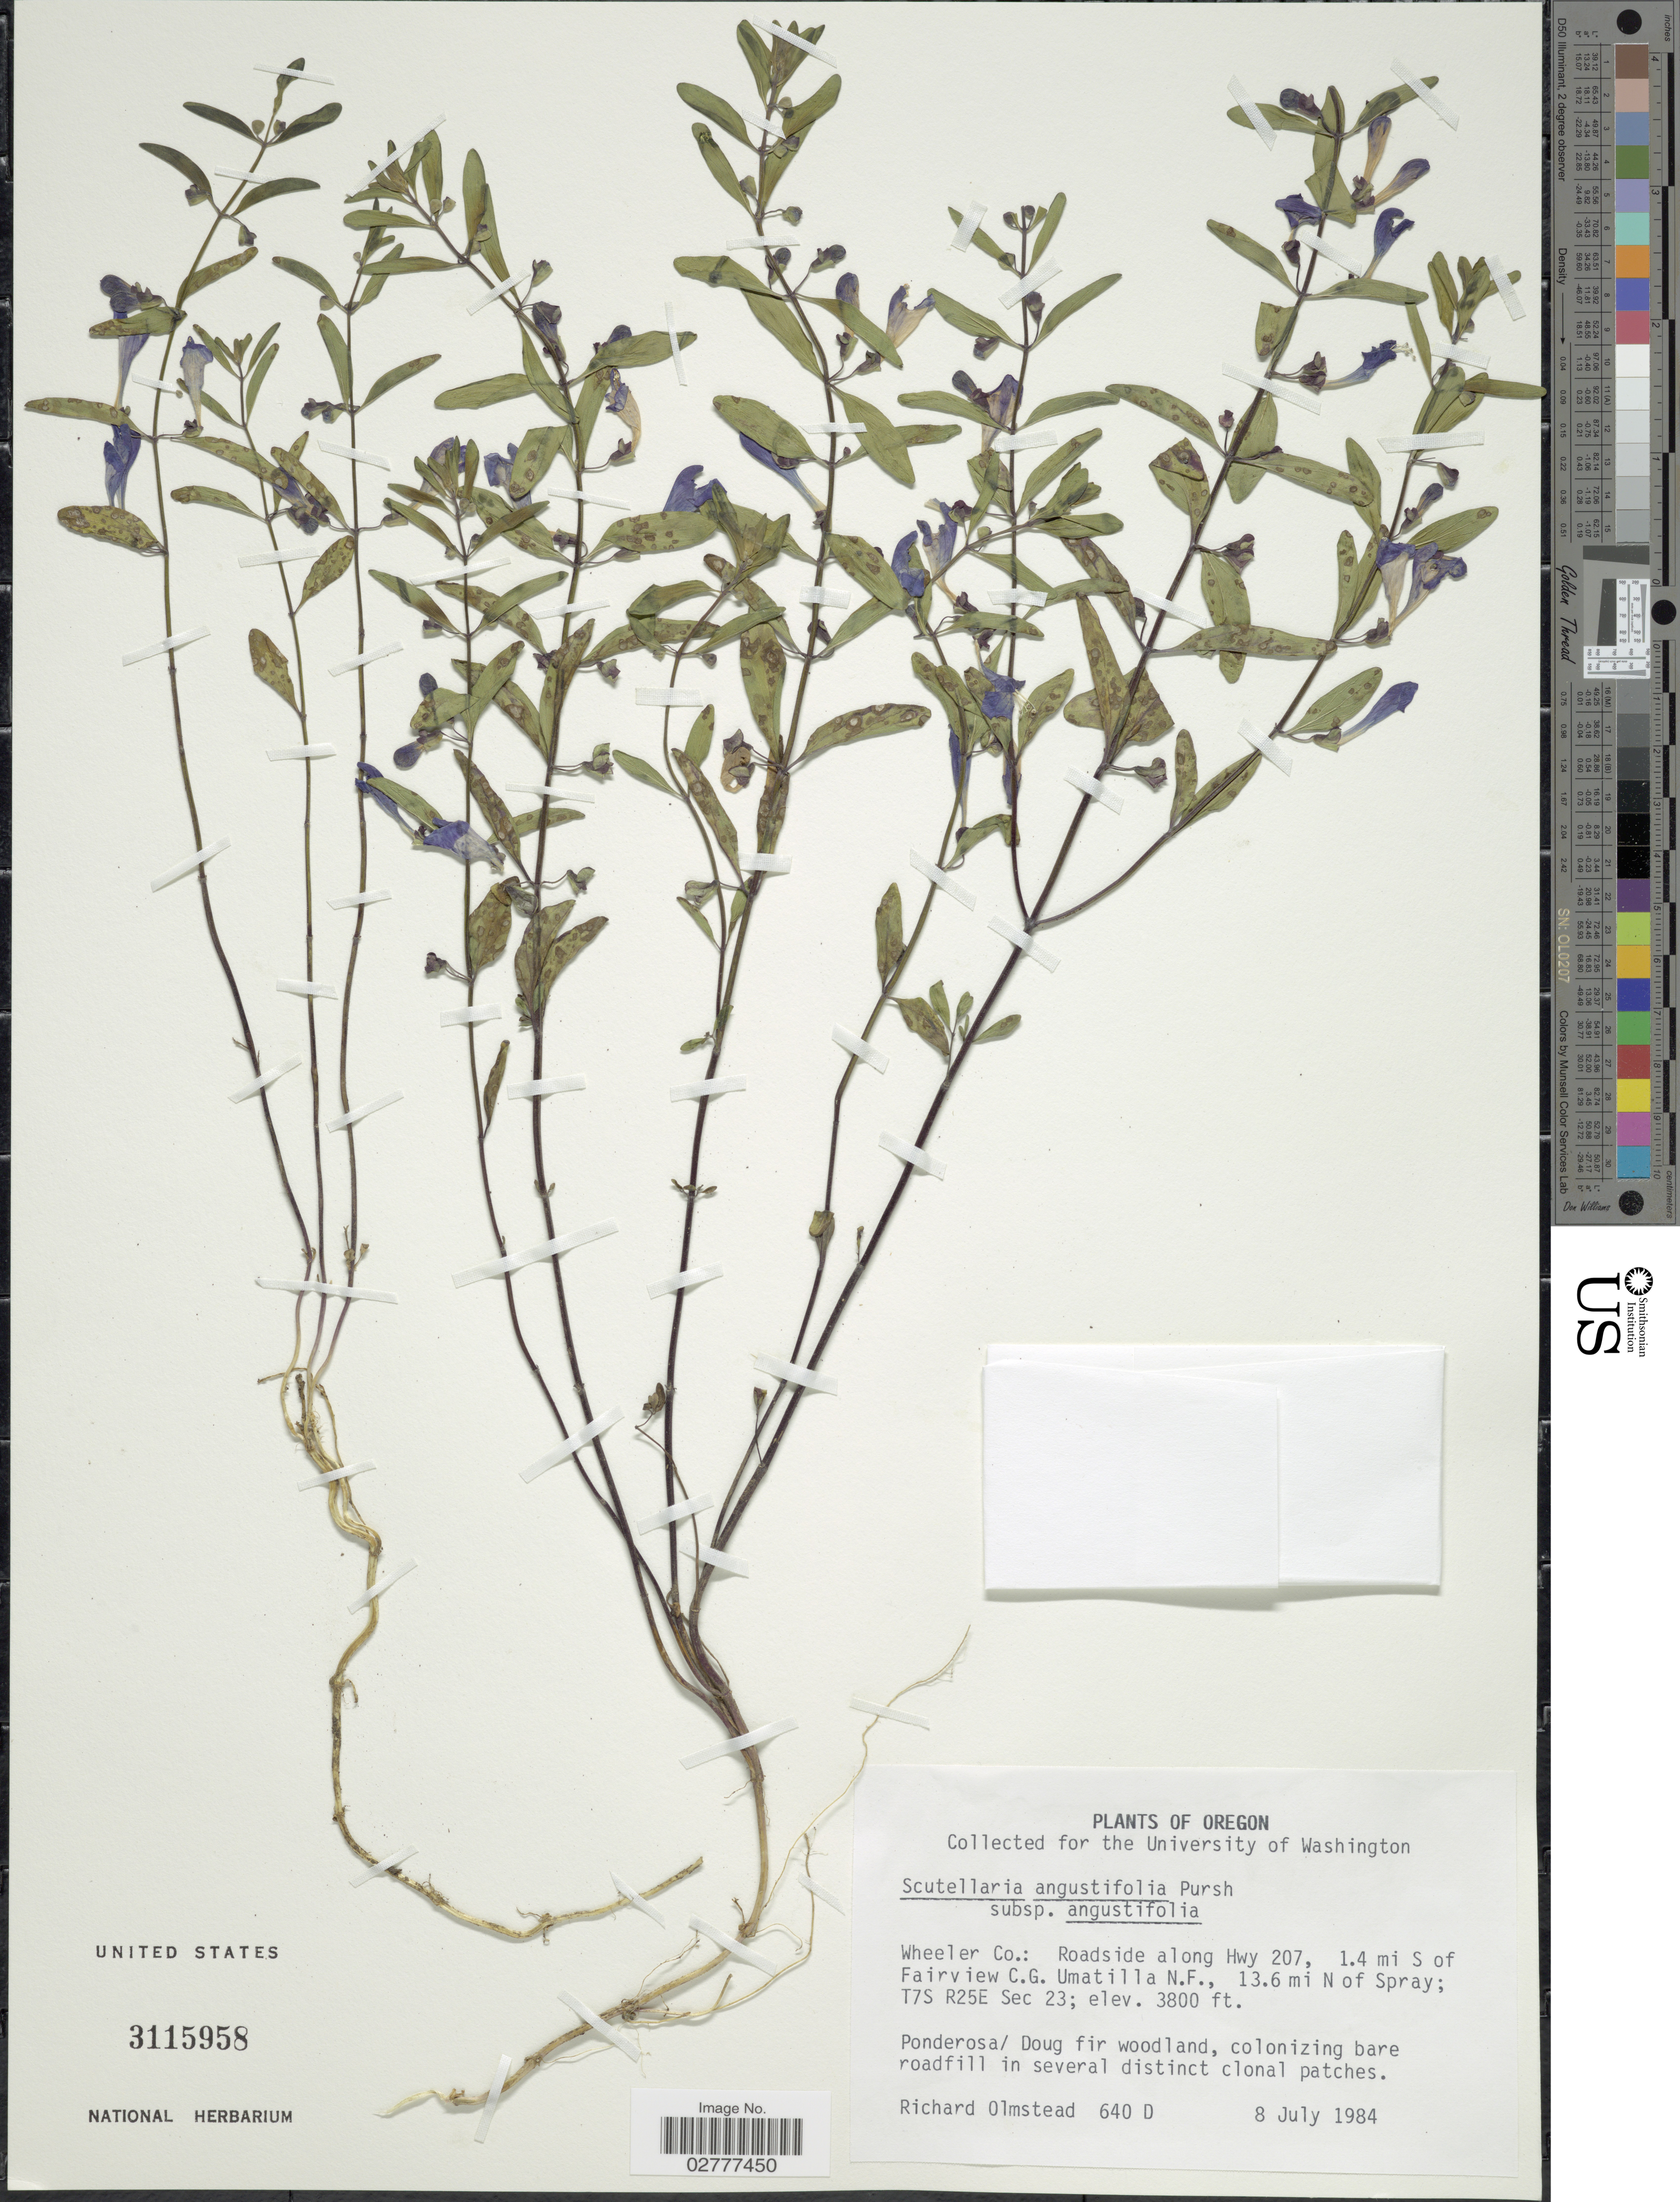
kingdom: Plantae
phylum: Tracheophyta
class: Magnoliopsida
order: Lamiales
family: Lamiaceae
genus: Scutellaria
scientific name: Scutellaria angustifolia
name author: Pursh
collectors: R. Olmstead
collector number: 640 D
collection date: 1984-07-08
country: United States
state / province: Oregon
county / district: Wheeler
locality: Wheeler Co.: Roadside along Hwy 207, 1.4 mi S of Fairview C.G. Umatilla N.F., 13.6 mi N of Spray; T7S R25E Sec 23.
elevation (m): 1158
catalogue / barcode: US 3115958